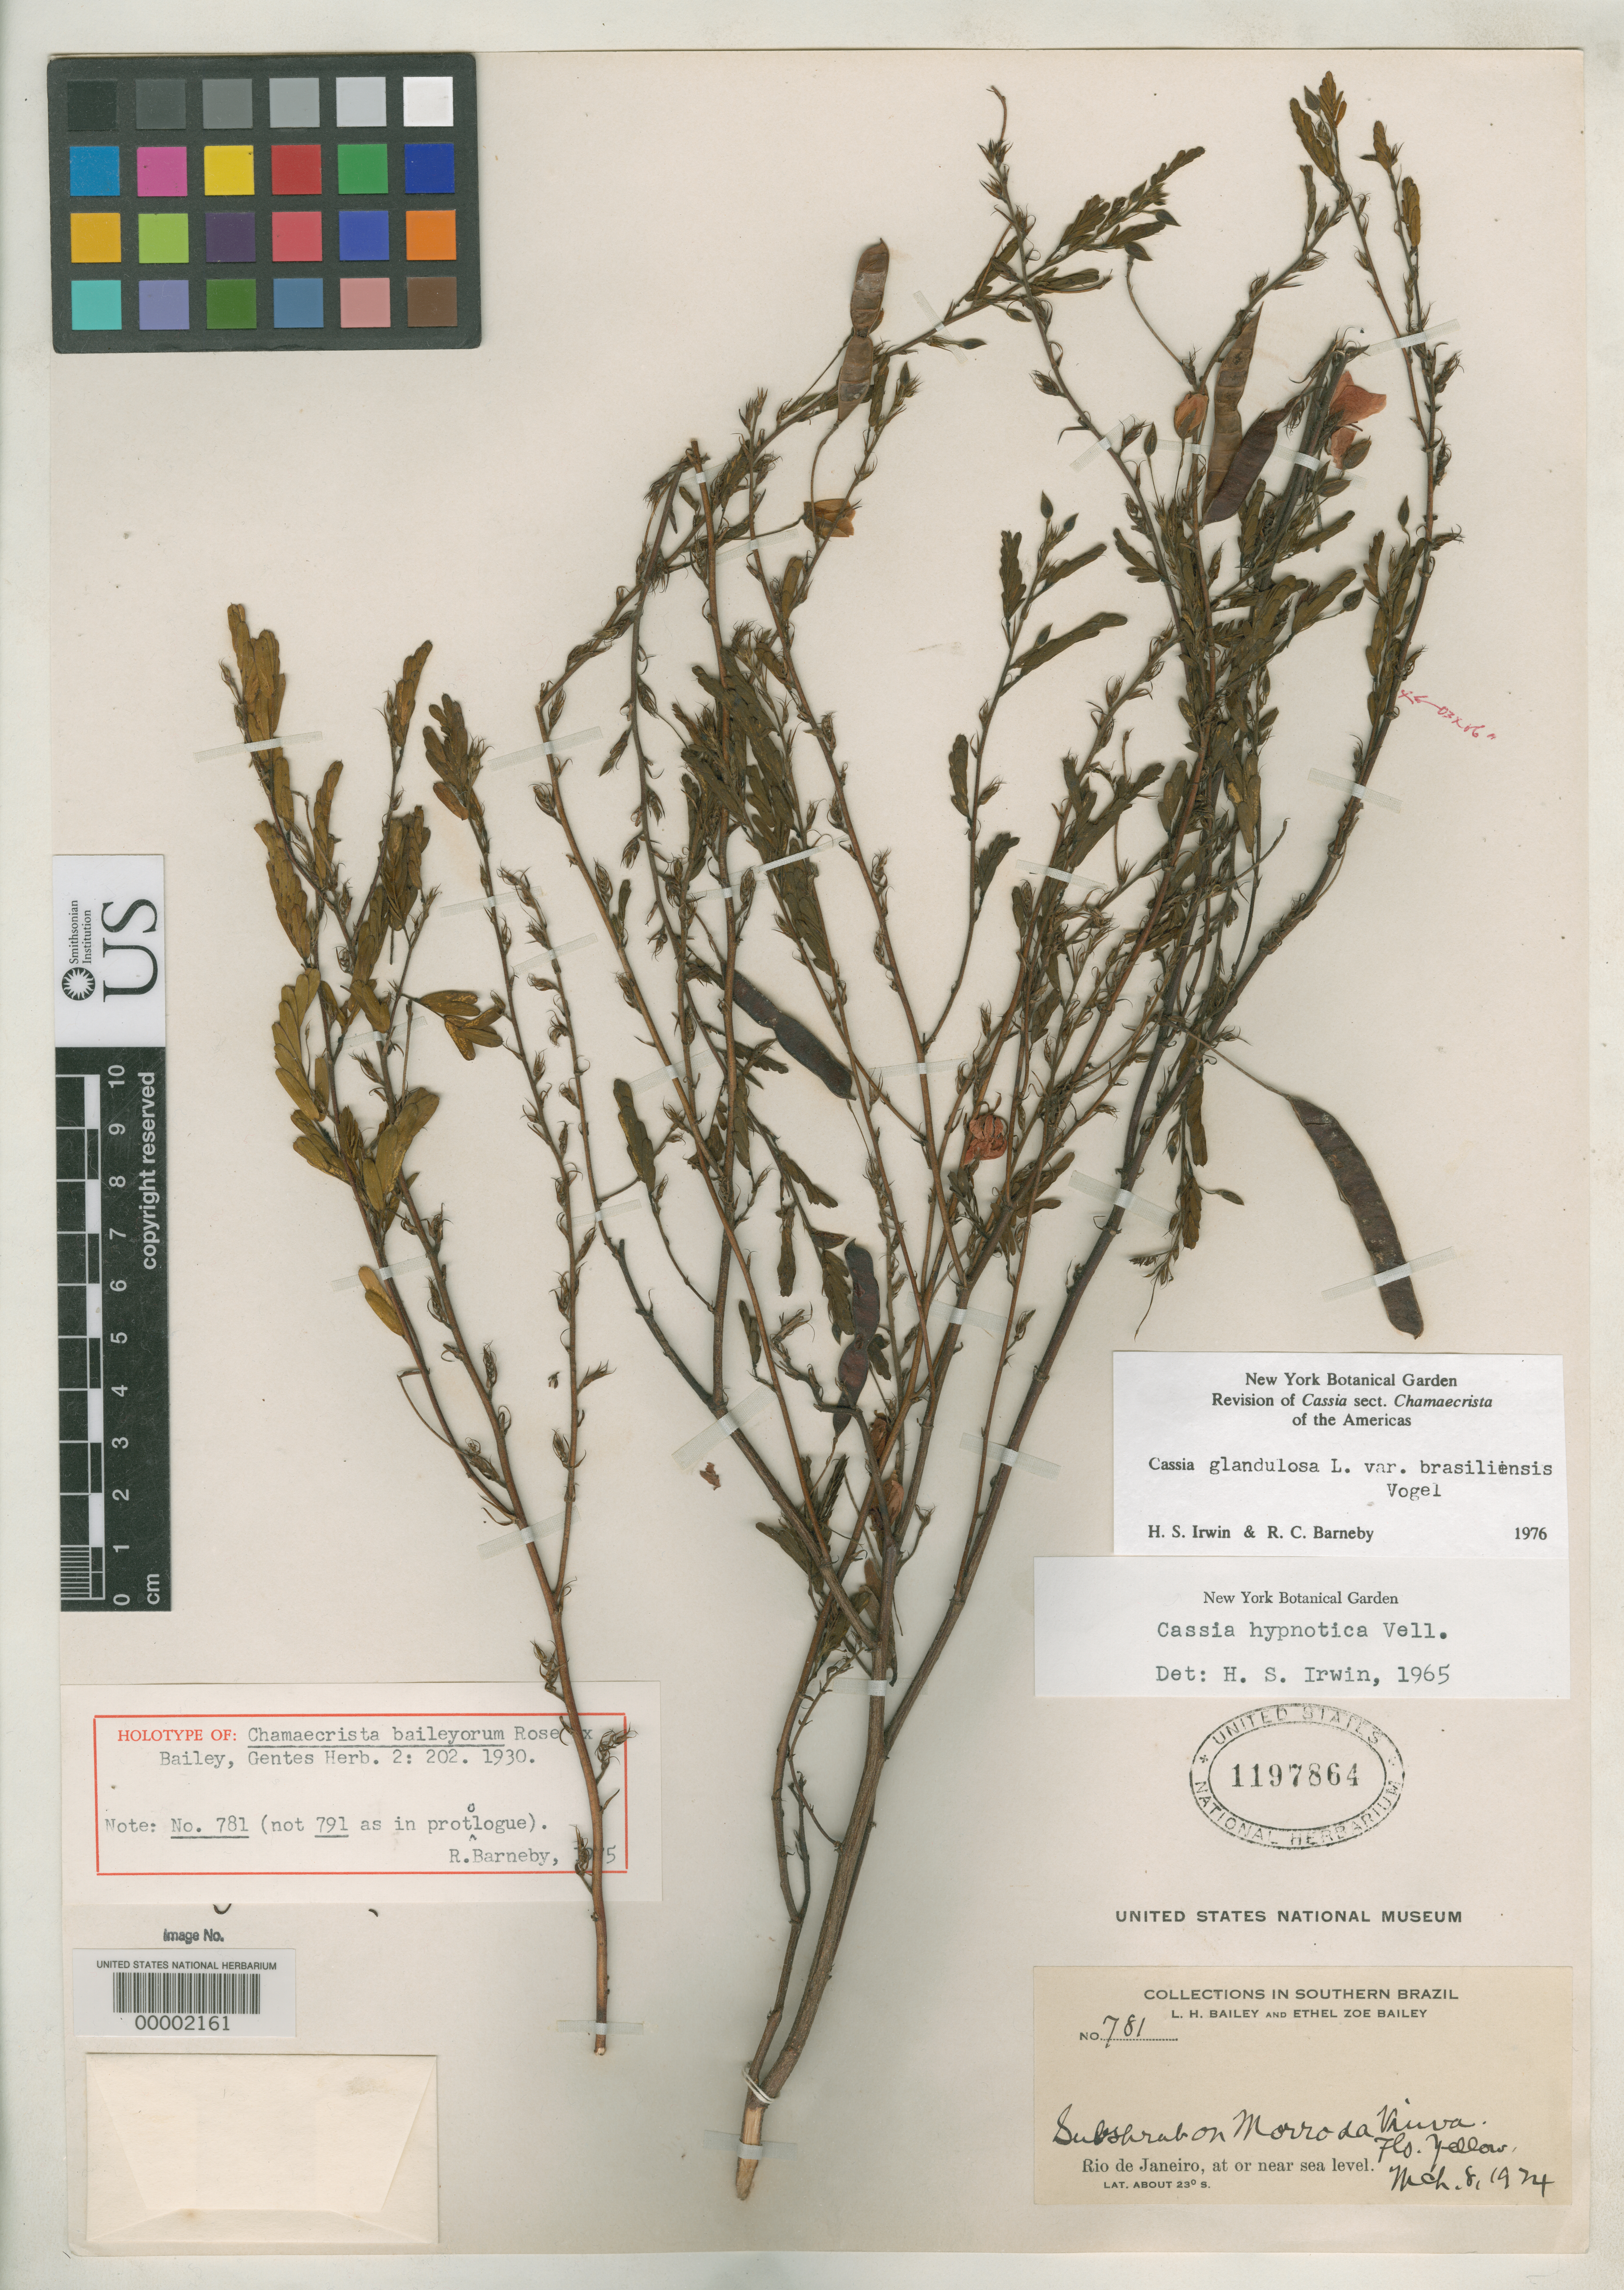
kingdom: Plantae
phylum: Tracheophyta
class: Magnoliopsida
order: Fabales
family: Fabaceae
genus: Chamaecrista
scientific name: Chamaecrista baileyorum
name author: Rose in L.H. Bailey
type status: Holotype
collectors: L. H. Bailey & E. Z. Bailey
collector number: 781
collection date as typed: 08 Mar 1924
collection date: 1924-03-08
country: Brazil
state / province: Rio de Janeiro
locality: Morro da Viuva.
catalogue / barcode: US 1197864